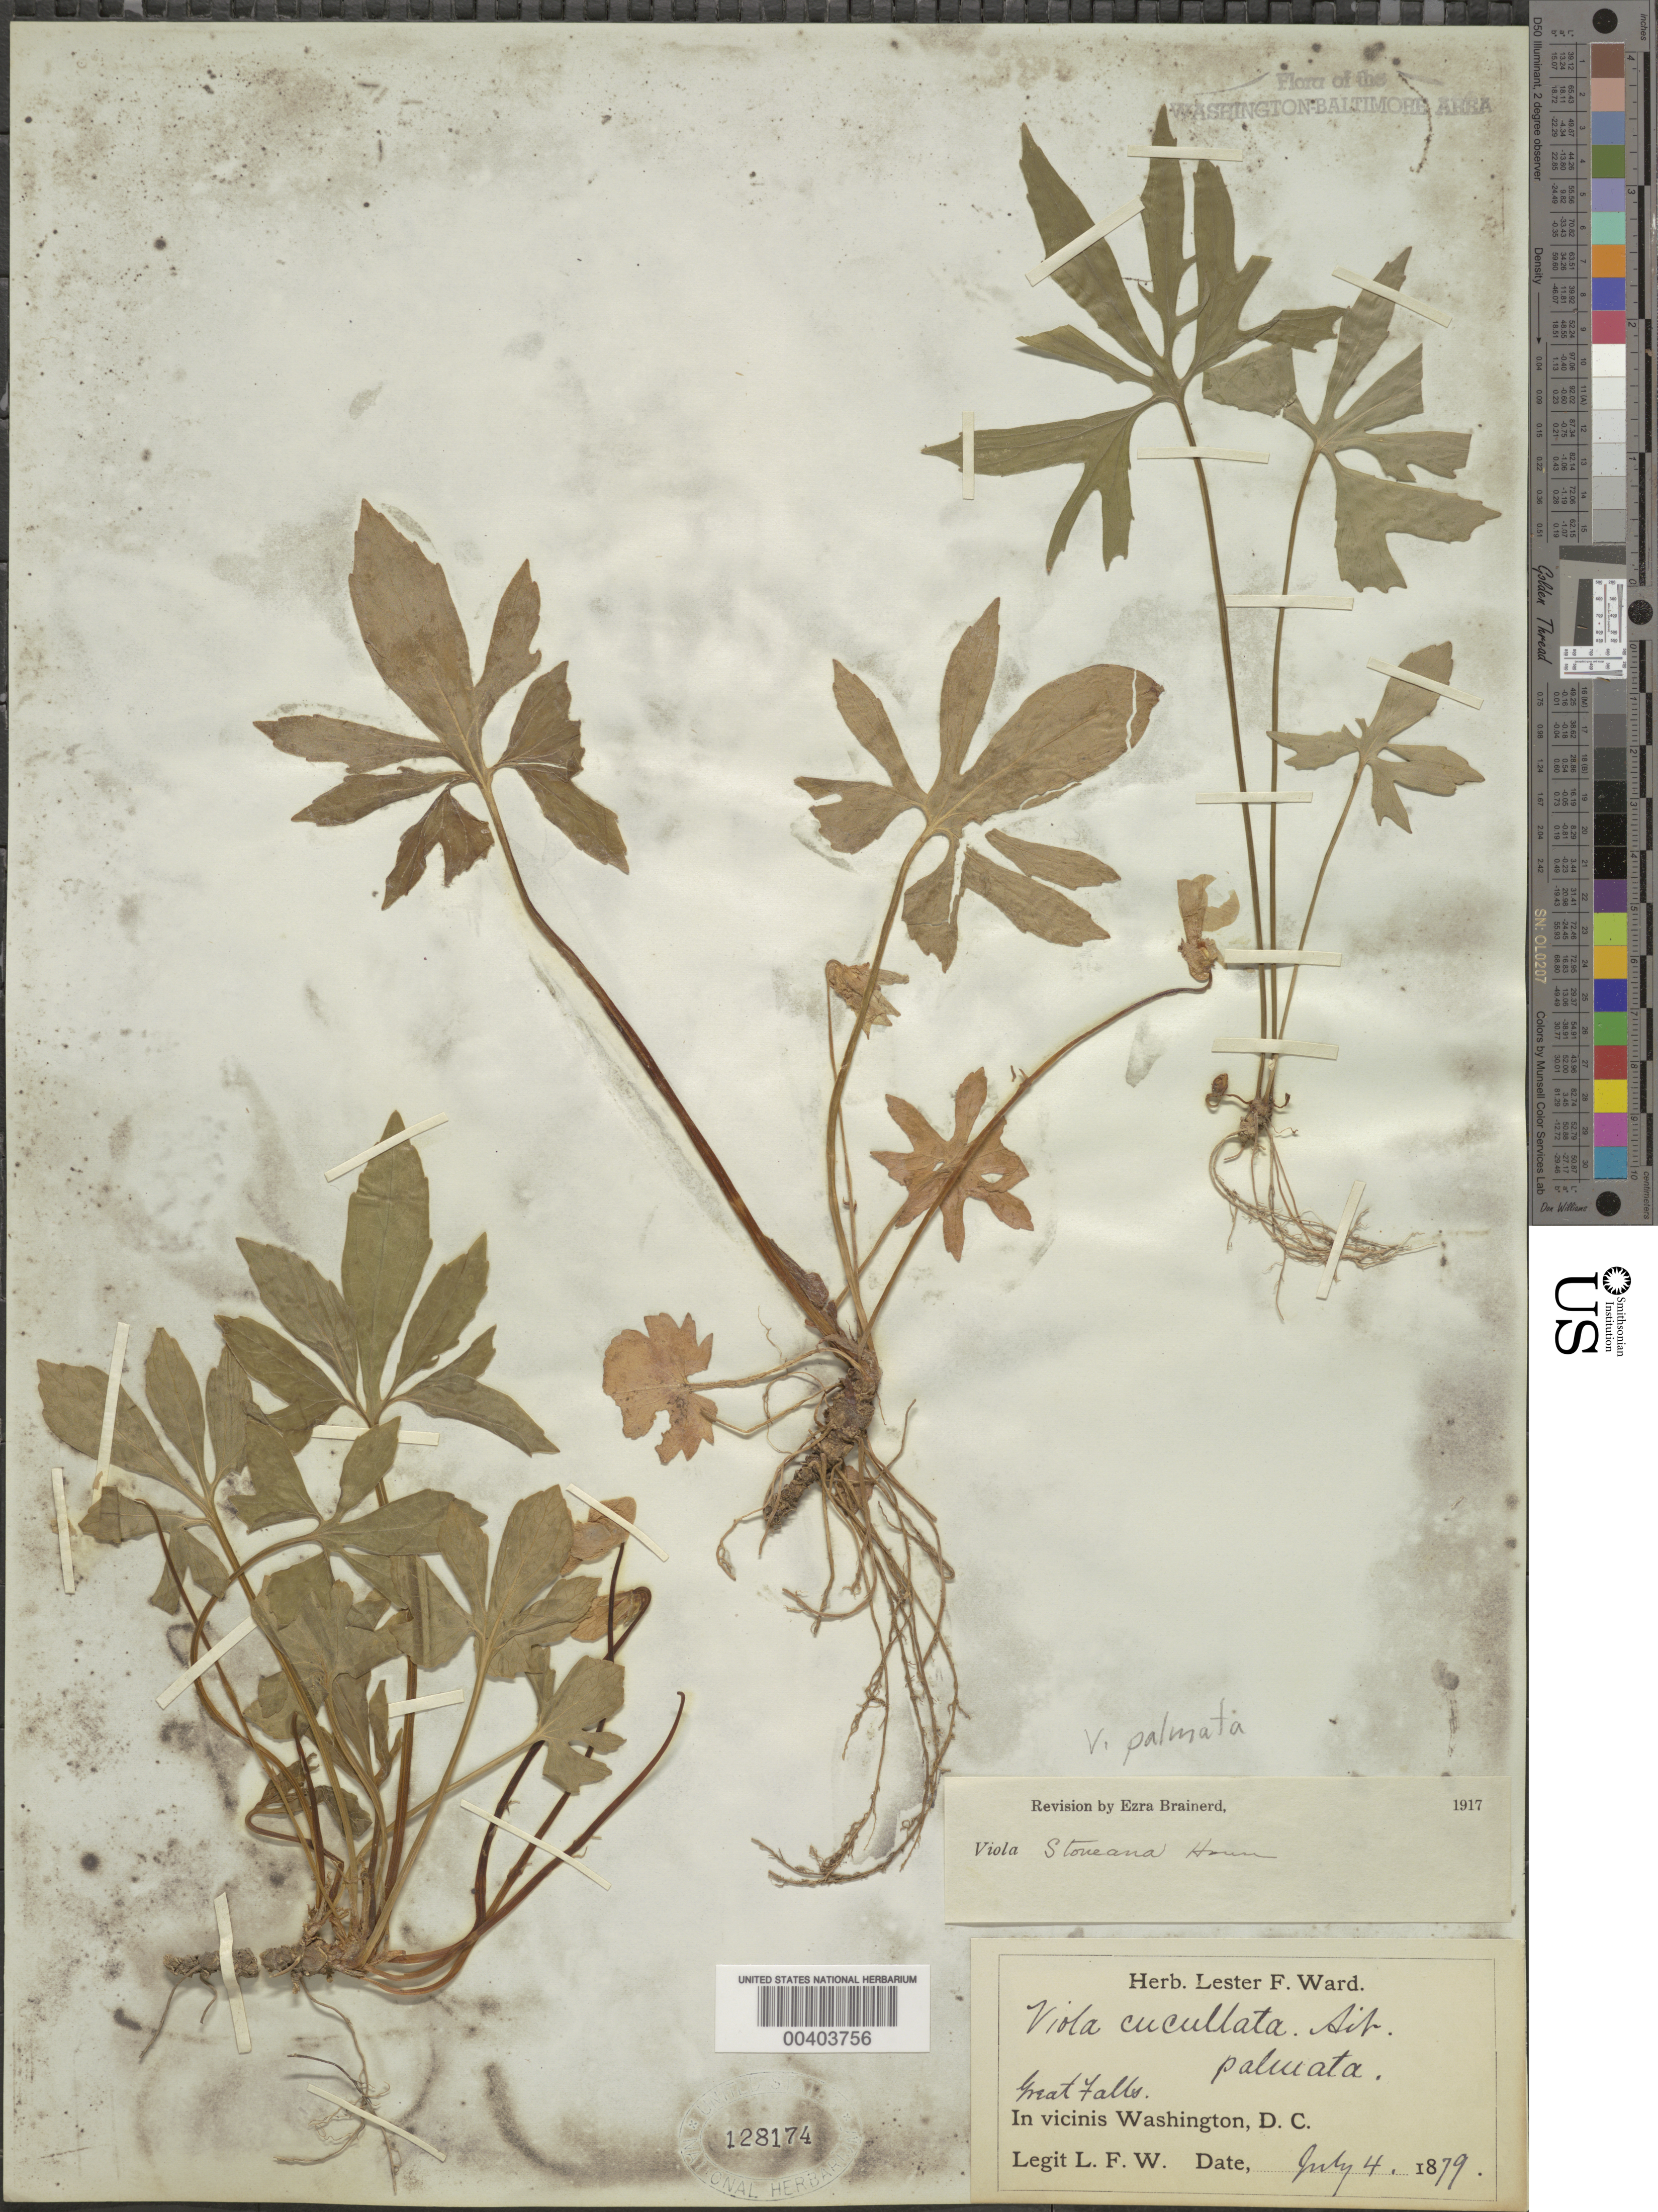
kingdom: Plantae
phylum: Tracheophyta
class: Magnoliopsida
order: Malpighiales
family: Violaceae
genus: Viola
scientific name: Viola palmata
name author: L.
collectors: L. F. Ward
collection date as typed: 04 Jul 1879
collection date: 1879-07-04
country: United States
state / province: Maryland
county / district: Montgomery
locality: Great Falls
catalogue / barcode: US 128174